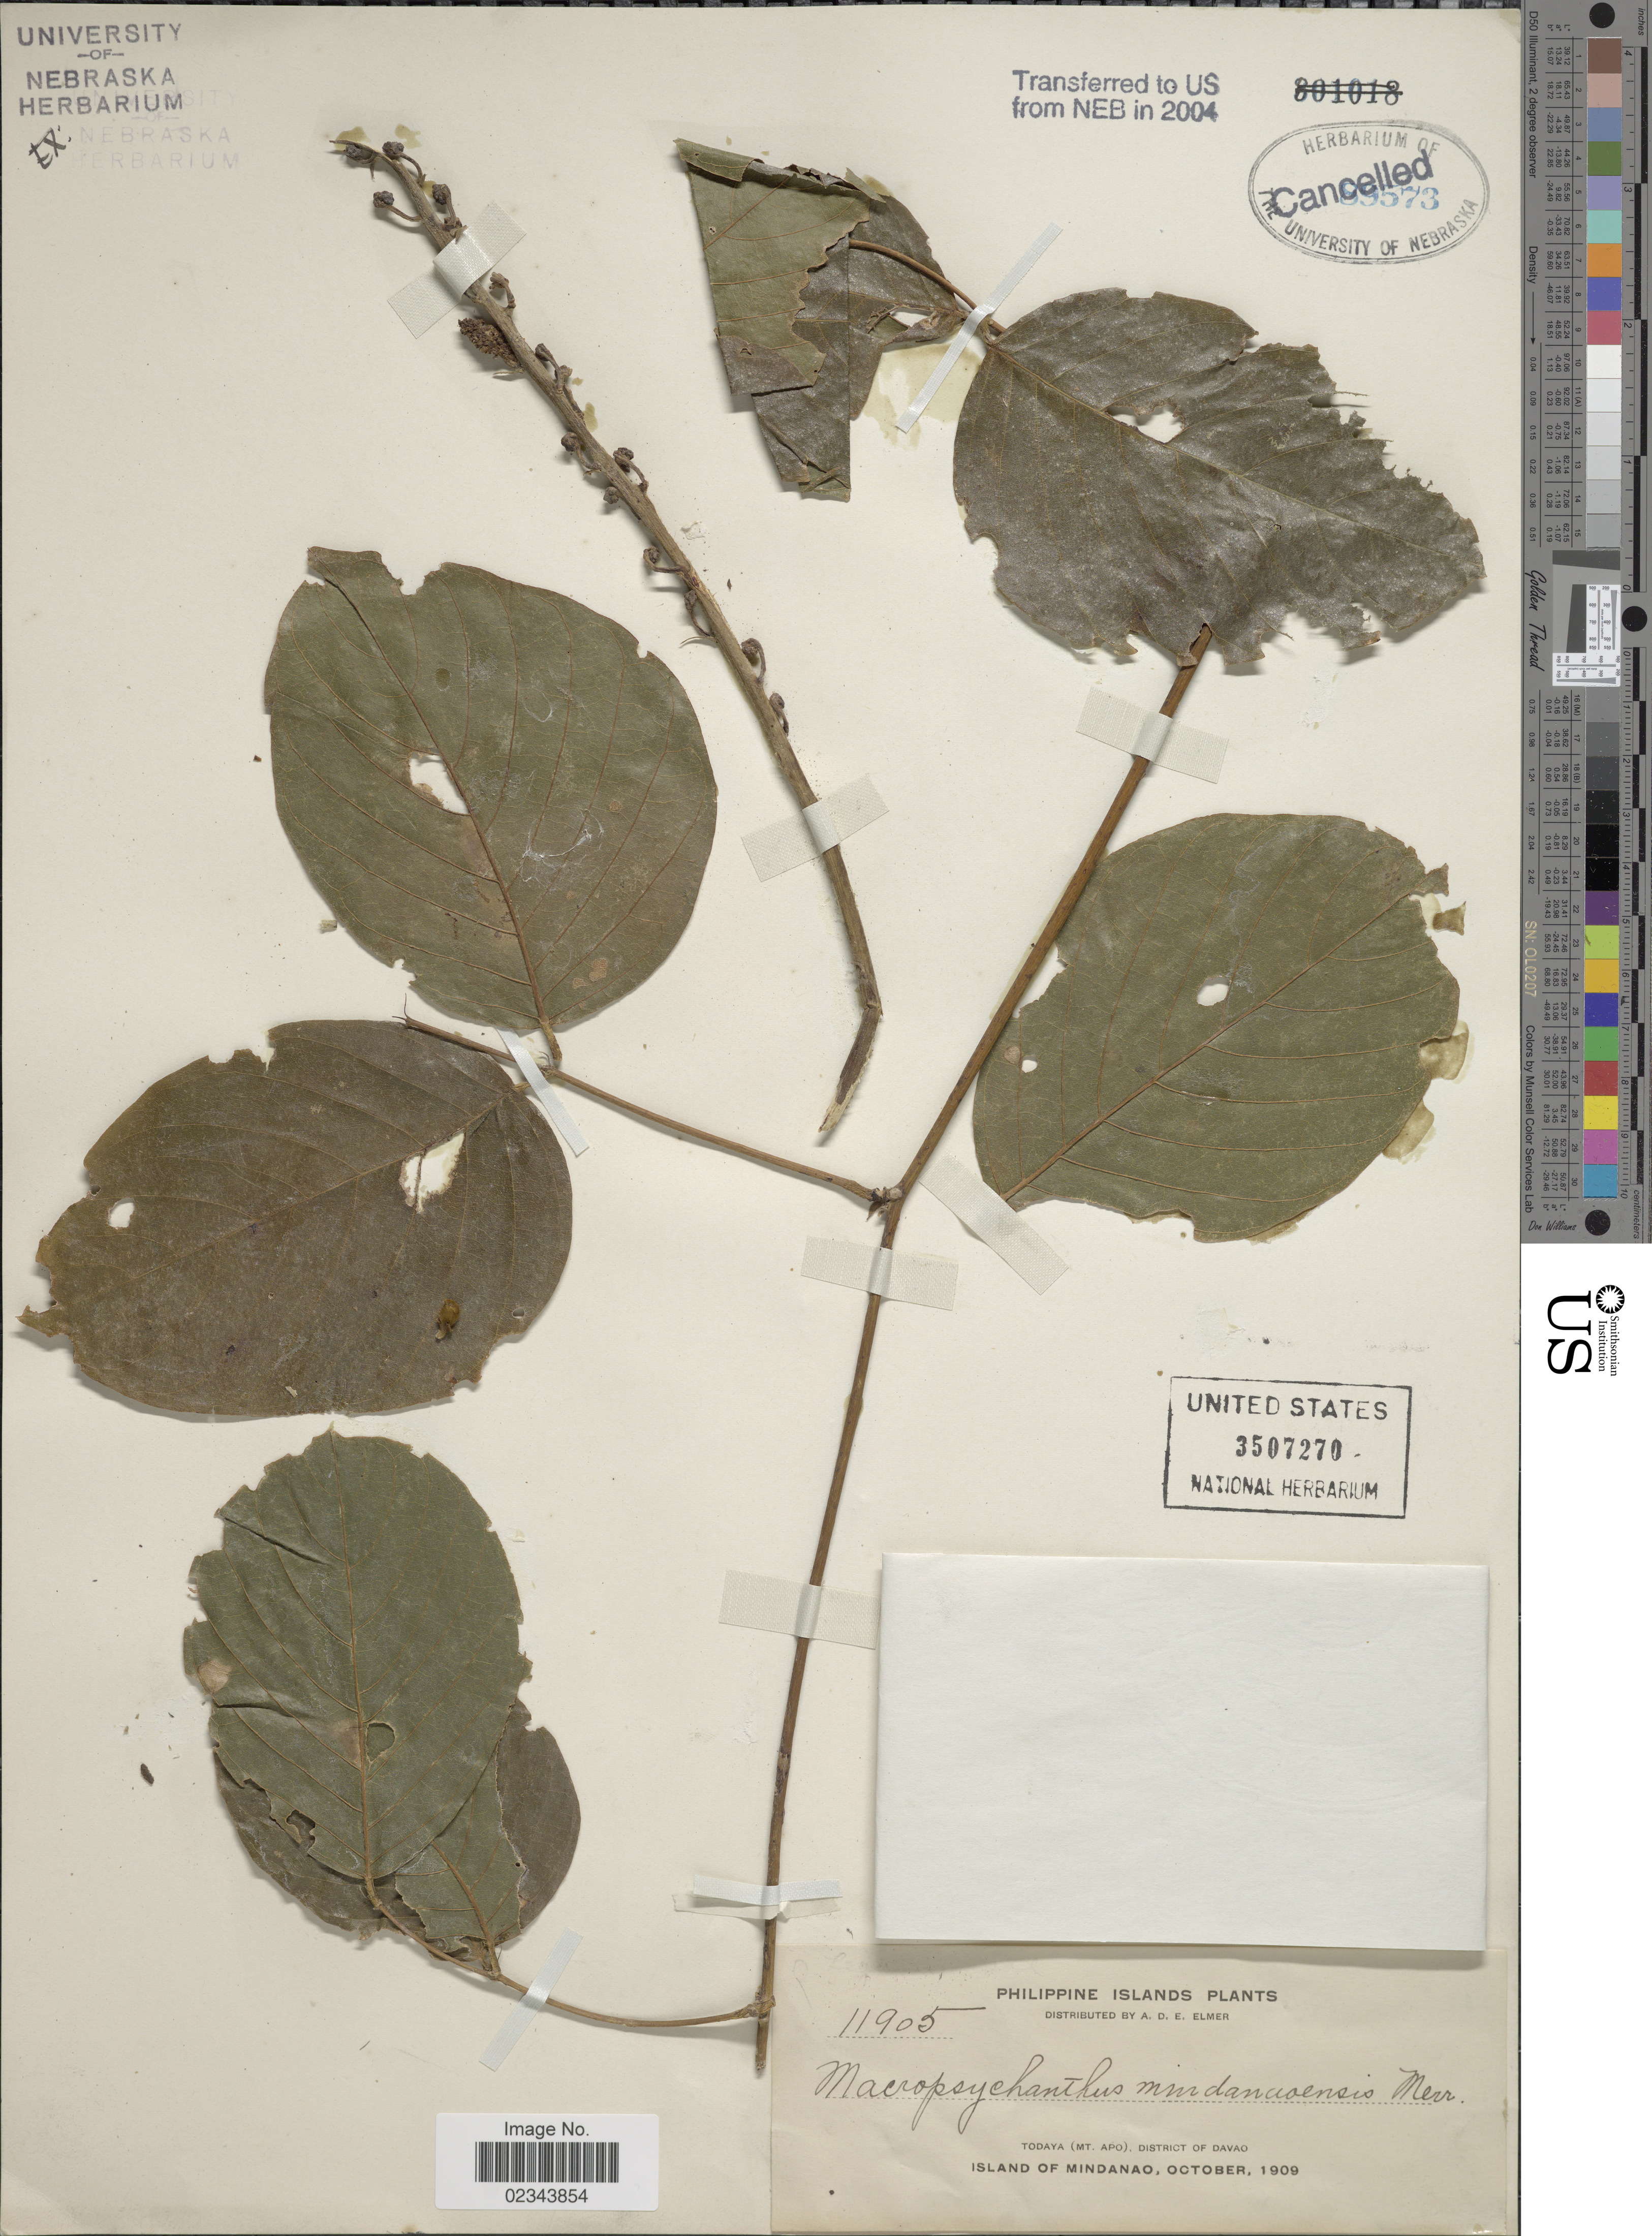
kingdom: Plantae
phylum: Tracheophyta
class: Magnoliopsida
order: Fabales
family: Fabaceae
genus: Macropsychanthus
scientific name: Macropsychanthus mindanaensis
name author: Merr.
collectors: A. D. E. Elmer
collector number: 11905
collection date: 1909-10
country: Philippines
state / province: Davao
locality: Todaya (Mt. Apo) Island of Mindanao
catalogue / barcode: US 3507270